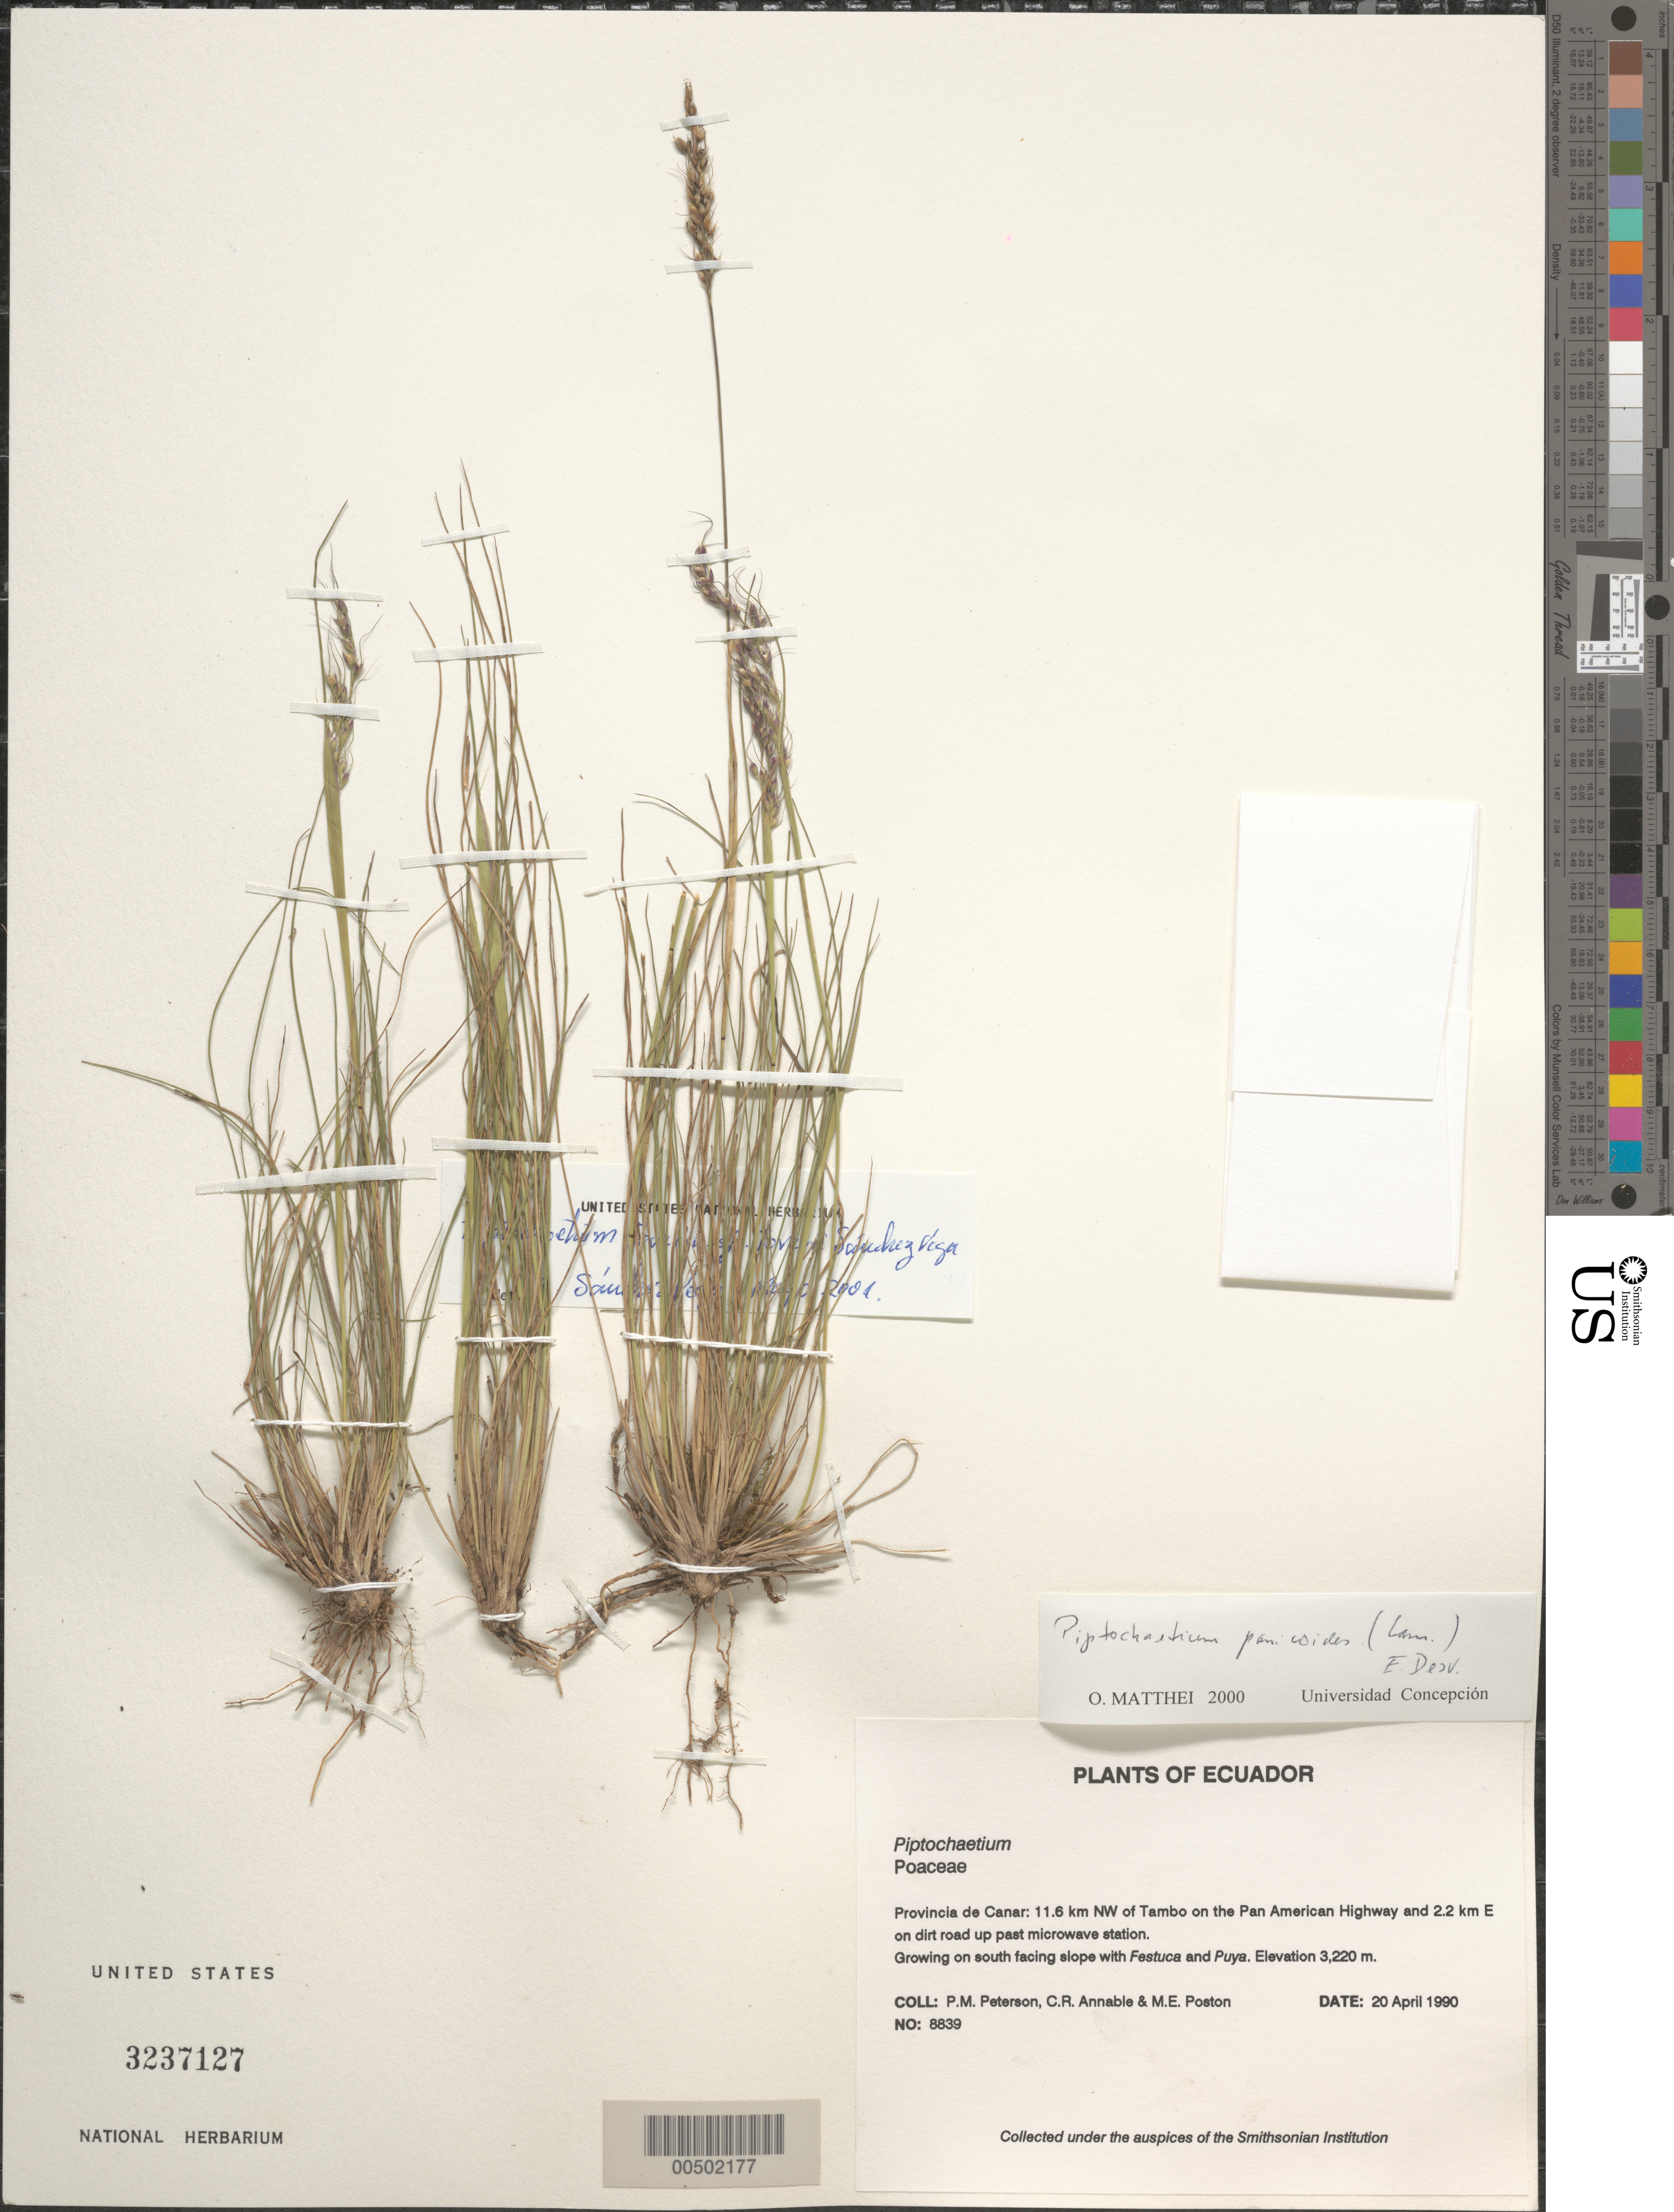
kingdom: Plantae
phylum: Tracheophyta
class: Liliopsida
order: Poales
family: Poaceae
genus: Piptochaetium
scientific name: Piptochaetium sp.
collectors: P. M. Peterson, C. R. Annable & M. Poston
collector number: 08839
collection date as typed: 20 Apr 1990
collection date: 1990-04-20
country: Ecuador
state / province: Cañar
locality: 11.6 km NW ofTambo on the Pan American Highway and 2.2 km E on dirt road up past microwave station.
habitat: Growing on south facing slope with Festuca and Puya.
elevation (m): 3220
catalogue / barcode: US 3237127